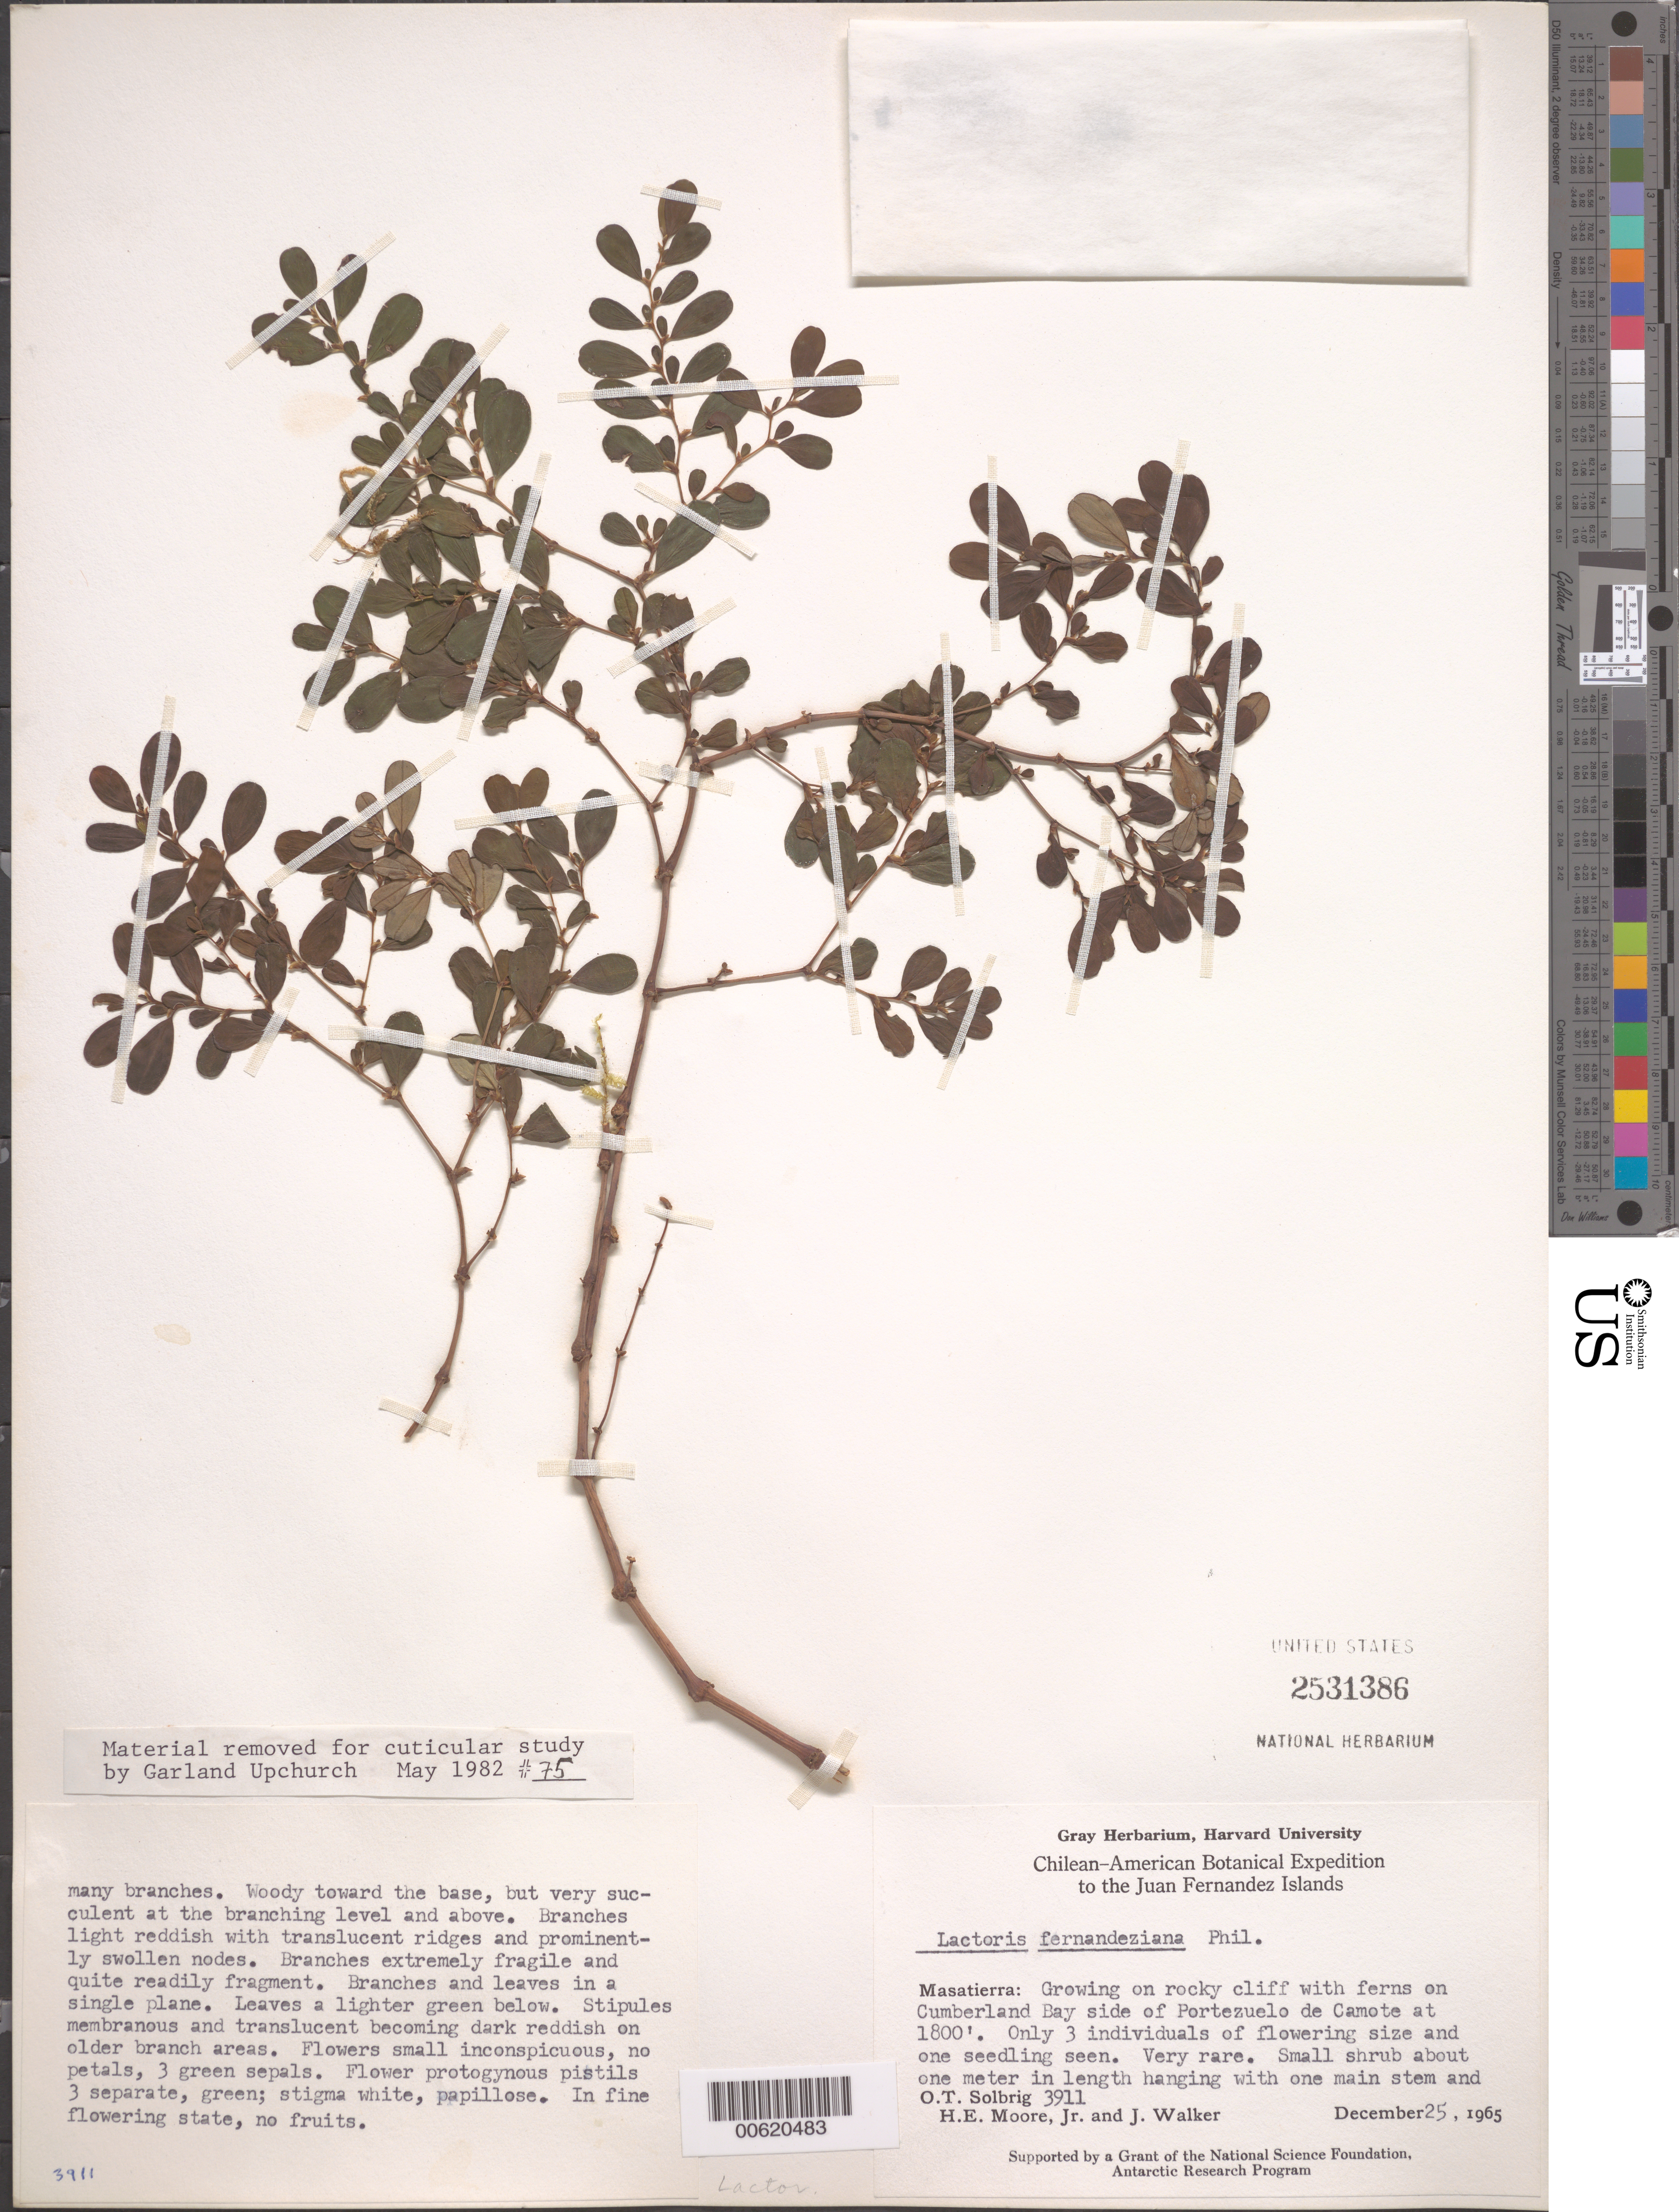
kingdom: Plantae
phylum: Tracheophyta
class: Magnoliopsida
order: Piperales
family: Aristolochiaceae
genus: Lactoris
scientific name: Lactoris fernandeziana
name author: Phil.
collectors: O. T. Solbrig, H. E. Moore & J. Walker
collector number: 3911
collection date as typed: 25 Dec 1965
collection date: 1965-12-25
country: Chile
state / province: Valparaíso (V)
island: Isla Más a Tierra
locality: Portezuelo de Camote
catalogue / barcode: US 2531386